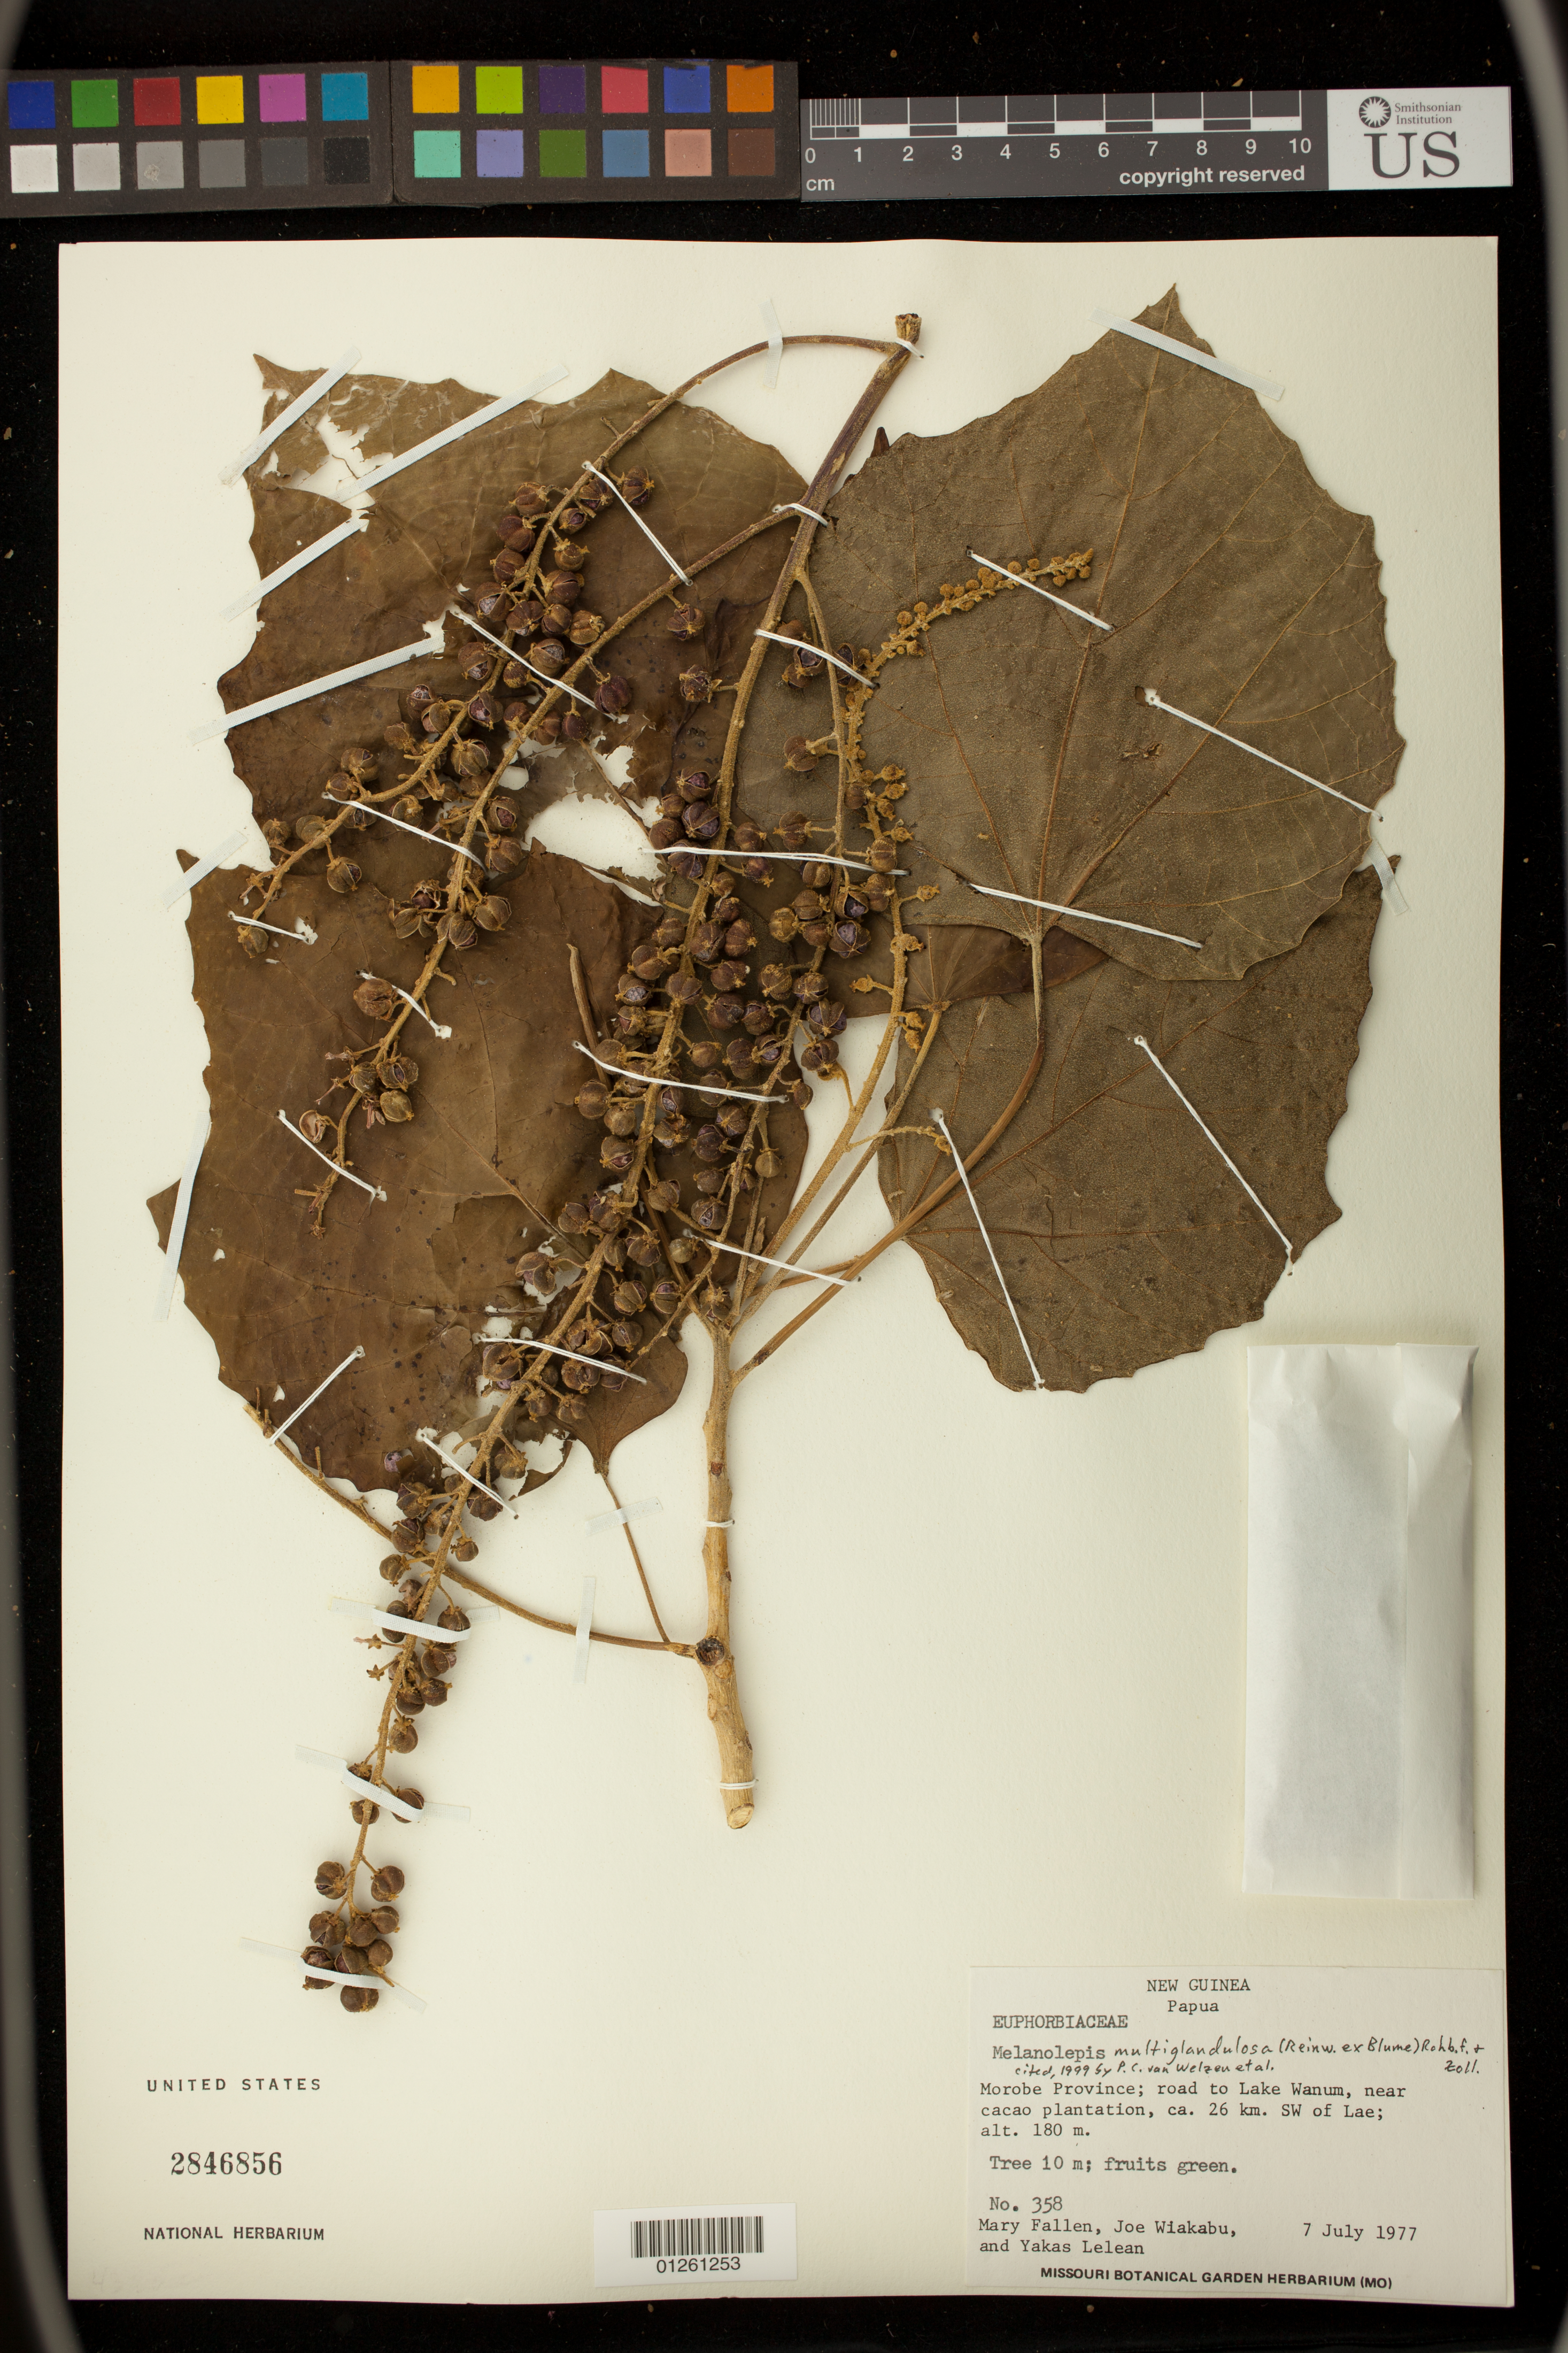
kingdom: Plantae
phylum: Tracheophyta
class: Magnoliopsida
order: Malpighiales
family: Euphorbiaceae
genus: Melanolepis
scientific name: Melanolepis multiglandulosa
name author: (Reinw. ex Blume) Rchb. f. & Zoll.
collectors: M. Fallen, J. Wiakabu & Y. Lelean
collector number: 358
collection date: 1977-07-07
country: Papua New Guinea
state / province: Morobe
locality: Road to Lake Wanum, near cacao plantation, ca. 26 km SW of Lae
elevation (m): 180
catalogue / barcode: US 2846856